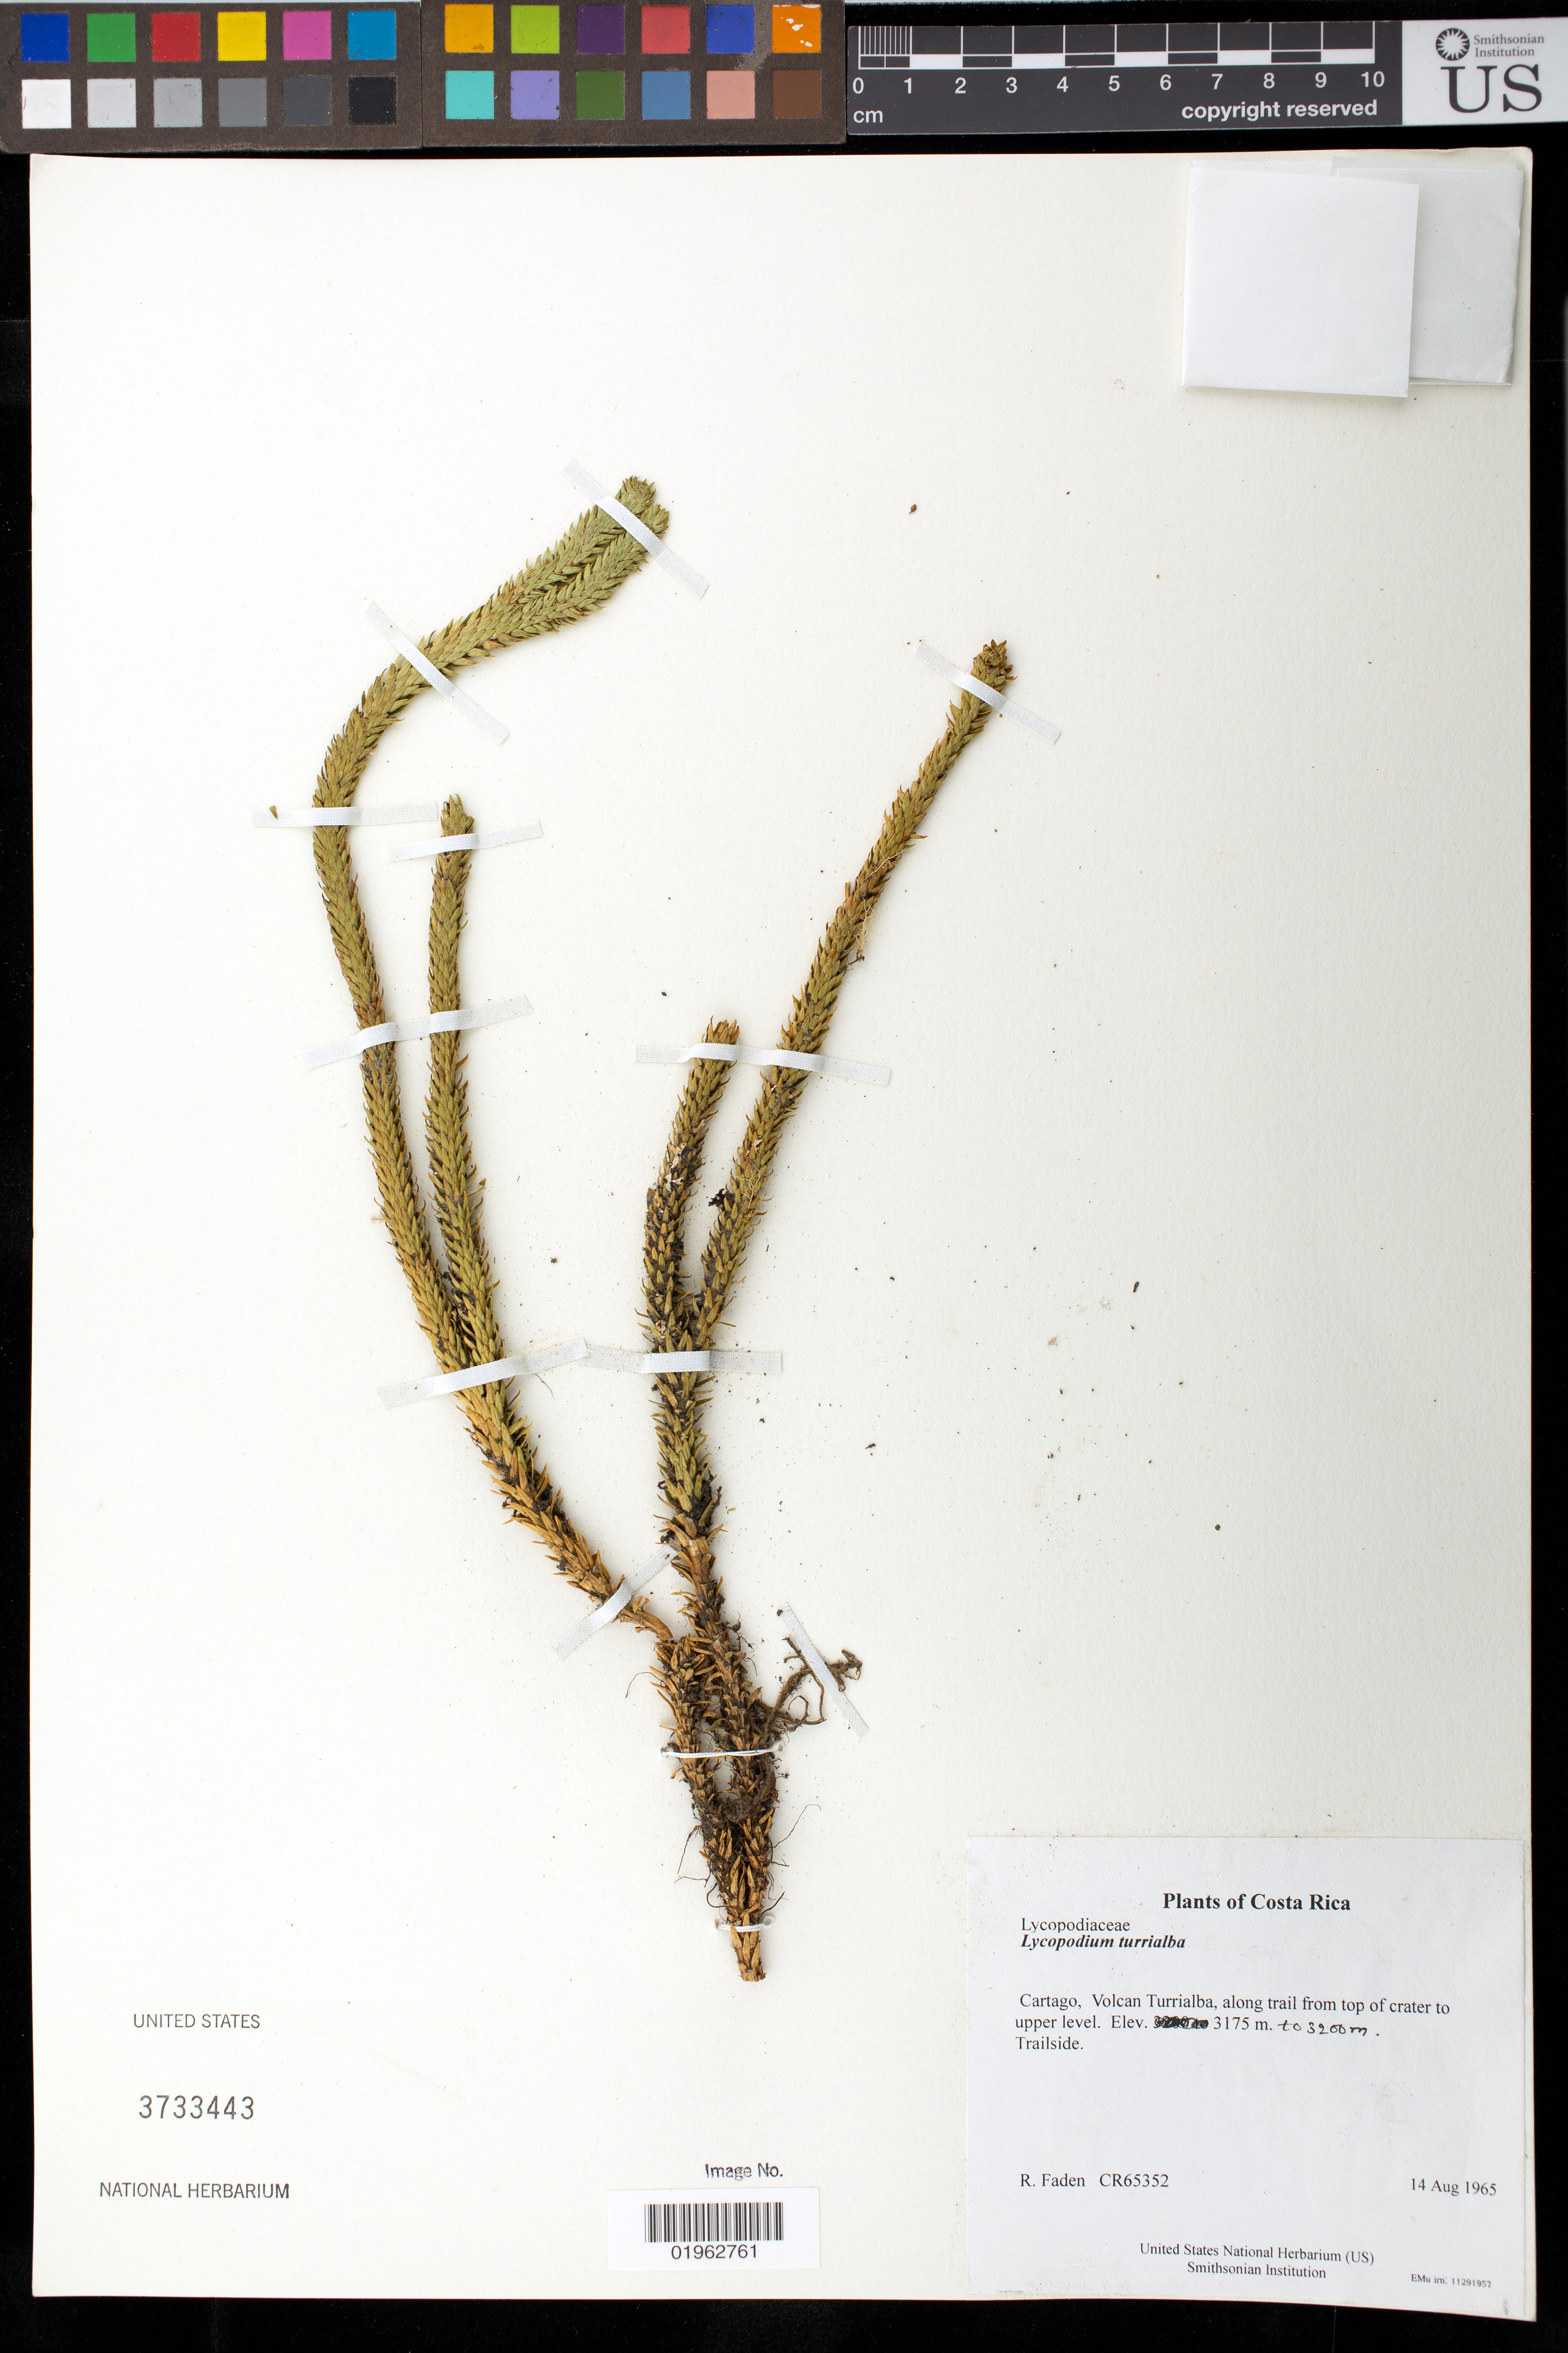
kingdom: Plantae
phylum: Tracheophyta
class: Lycopodiopsida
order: Lycopodiales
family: Lycopodiaceae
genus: Huperzia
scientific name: Huperzia sp.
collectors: R. B. Faden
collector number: CR65352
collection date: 1965-08-14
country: Costa Rica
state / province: Cartago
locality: Volcan Turrialba, along trail from top of crater to upper level.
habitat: Trailside.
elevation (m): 3175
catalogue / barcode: US 3733443